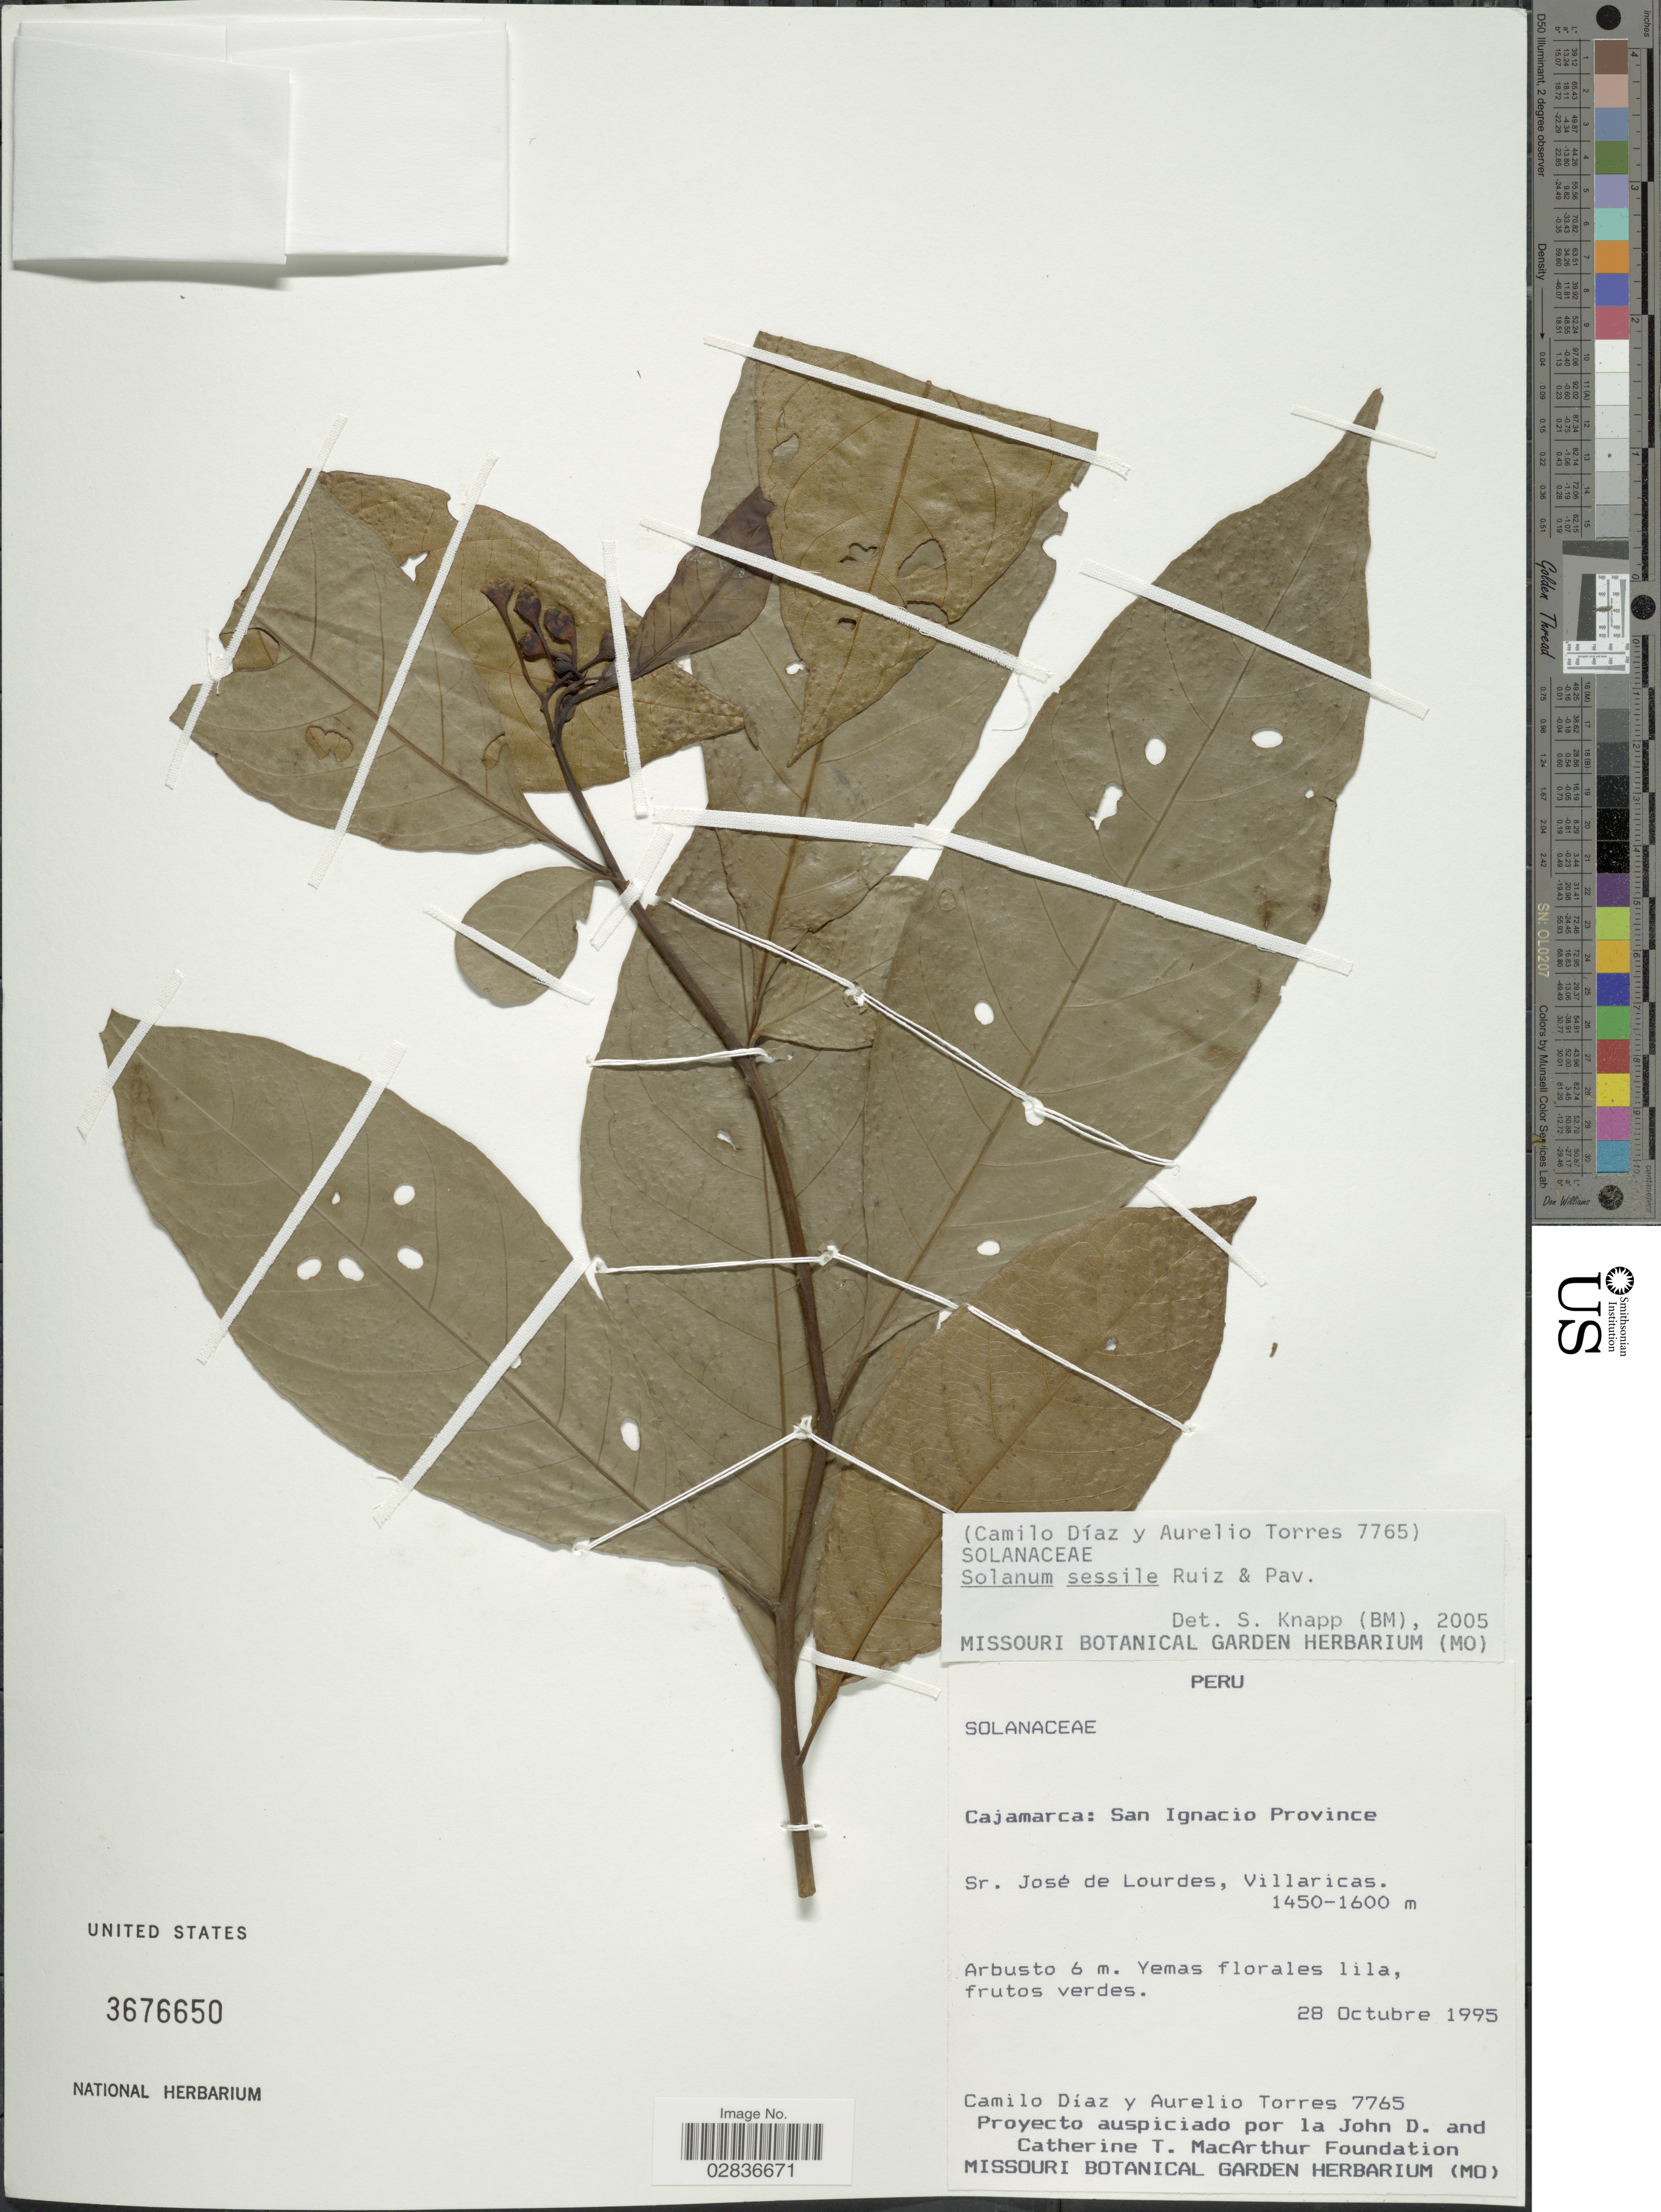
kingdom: Plantae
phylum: Tracheophyta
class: Magnoliopsida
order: Solanales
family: Solanaceae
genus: Solanum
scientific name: Solanum sessile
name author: Ruiz & Pav.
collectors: C. Díaz & A. Torres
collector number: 7765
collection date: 1995-10-28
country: Peru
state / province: Cajamarca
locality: Cajamarca: San Ignacio Province. Sr. José de Lourdes, Villaricas.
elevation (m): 1450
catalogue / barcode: US 3676650